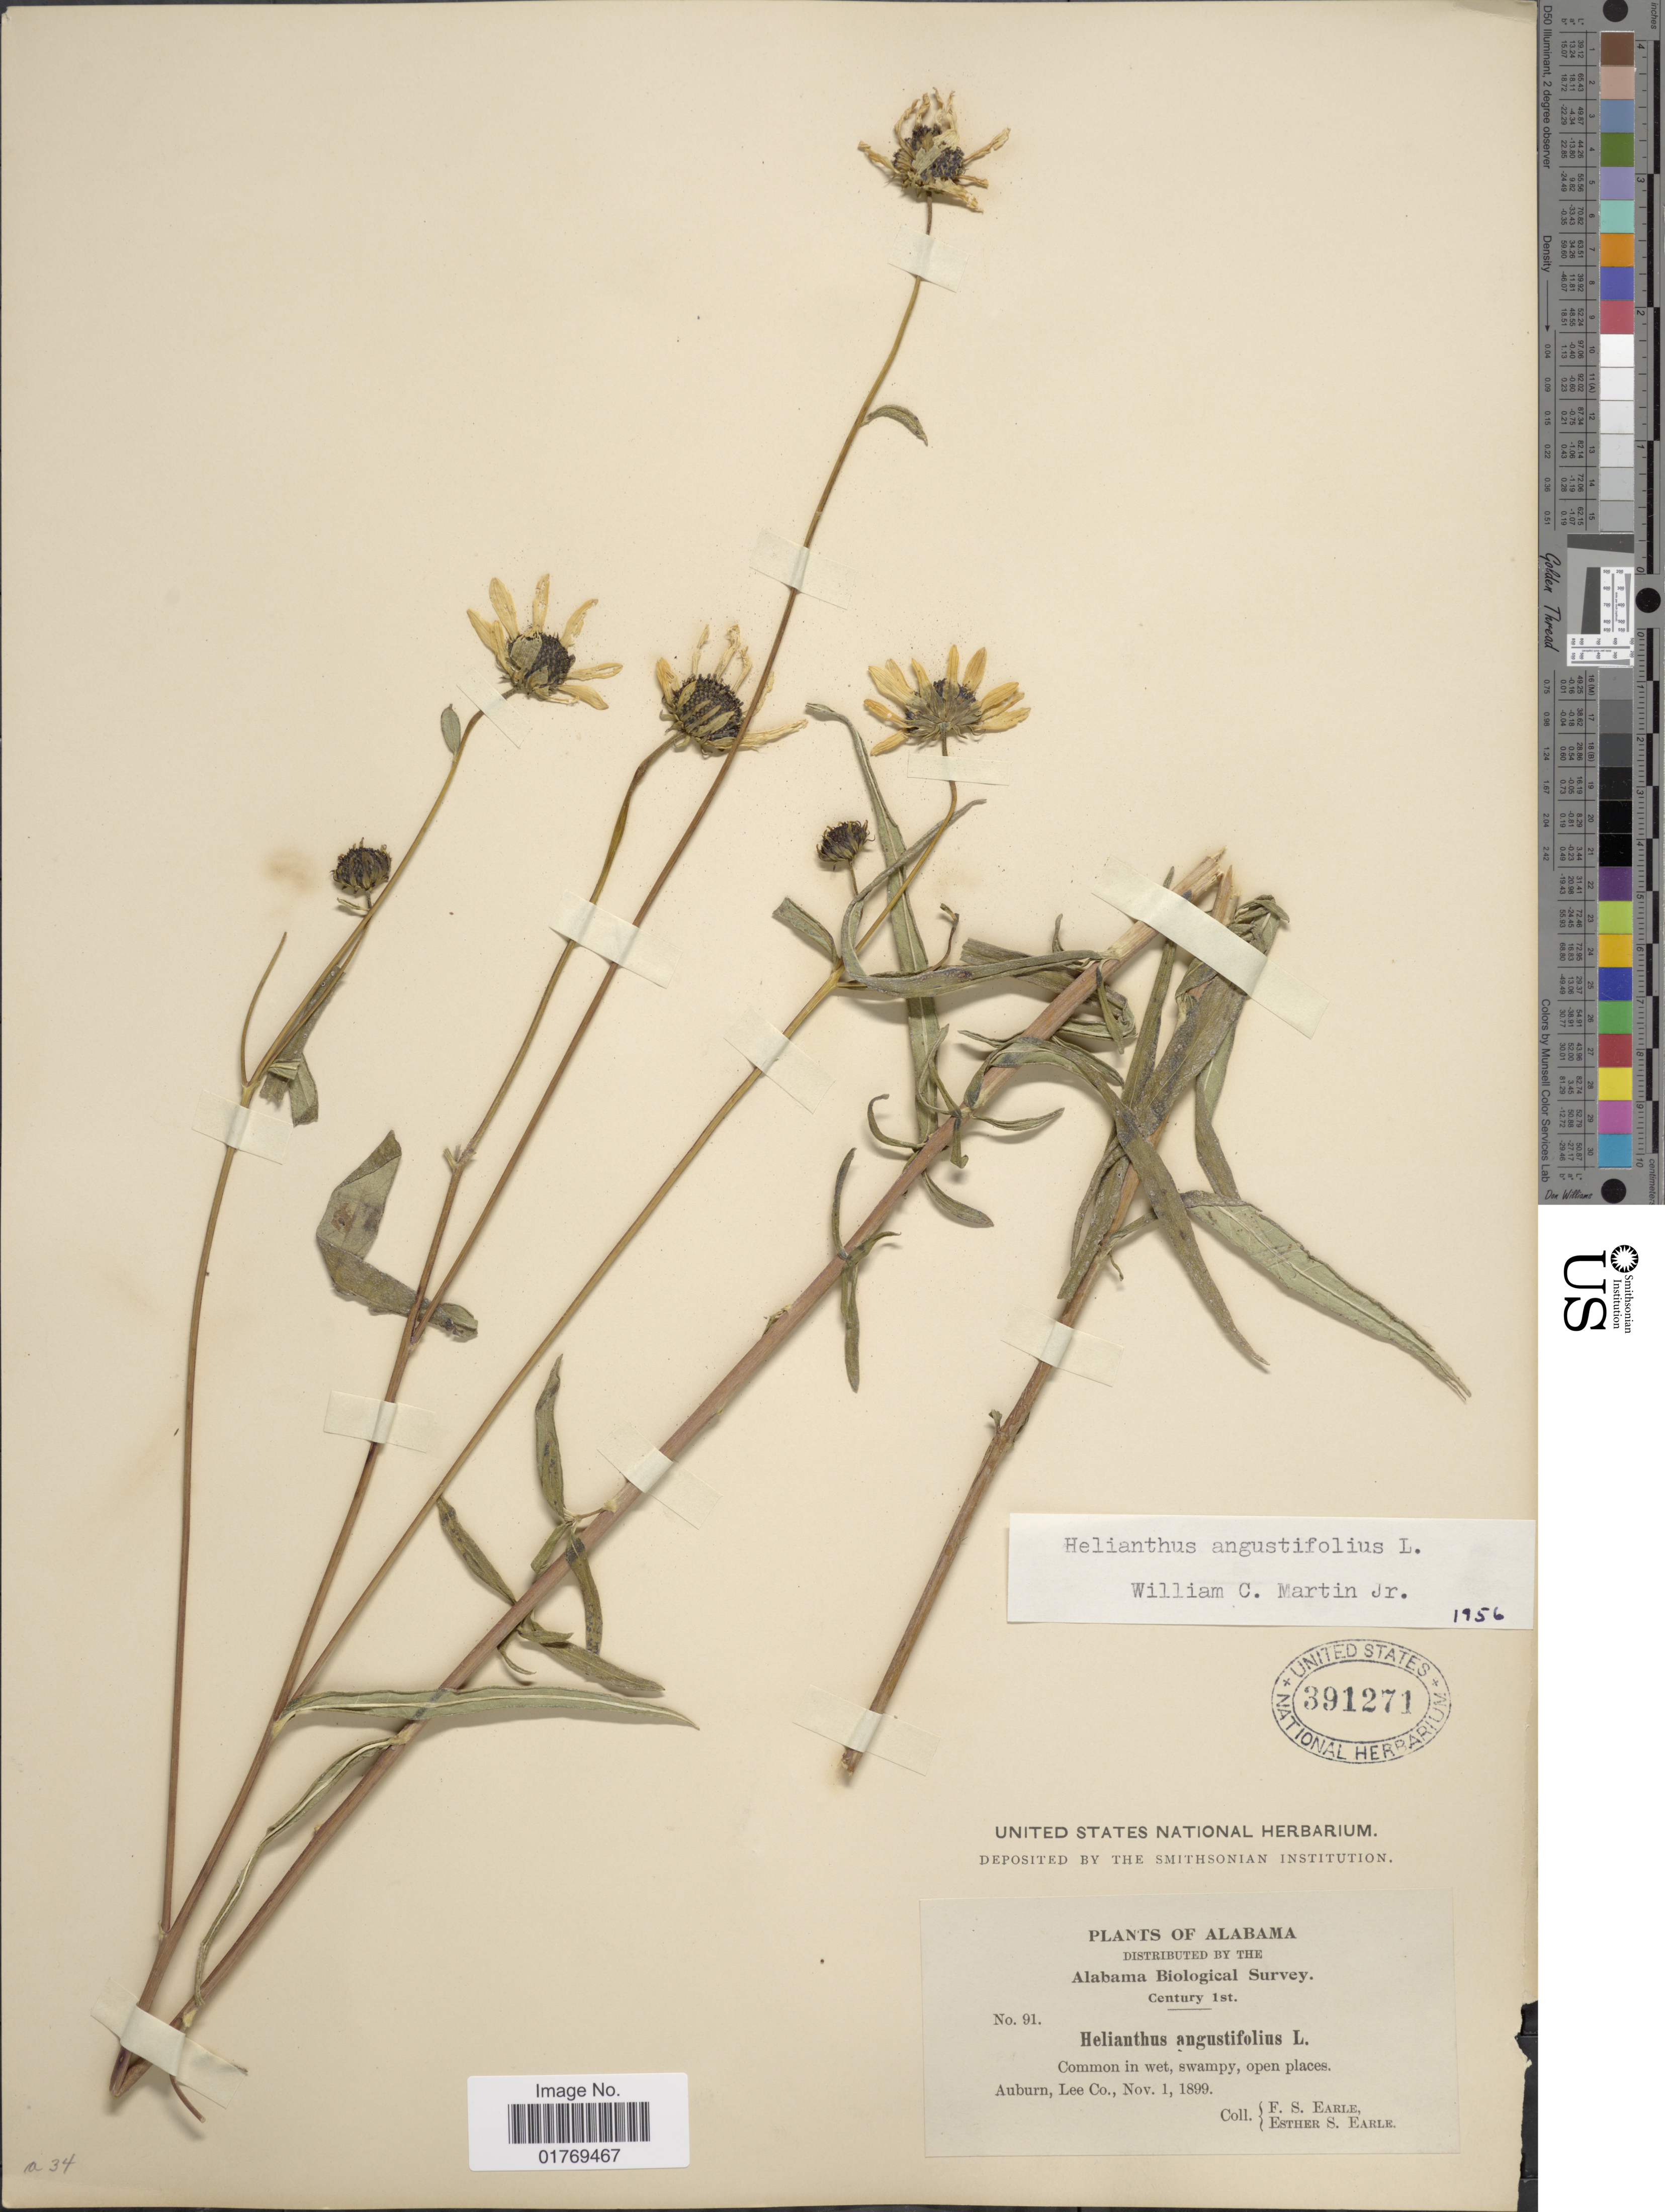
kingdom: Plantae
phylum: Tracheophyta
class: Magnoliopsida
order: Asterales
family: Asteraceae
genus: Helianthus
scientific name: Helianthus angustifolius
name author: L.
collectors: F. S. Earle & E. S. Earle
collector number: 91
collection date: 1899-11-01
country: United States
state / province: Alabama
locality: Common in wet, swampy, open places. Auburn, Lee Co.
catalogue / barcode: US 391271